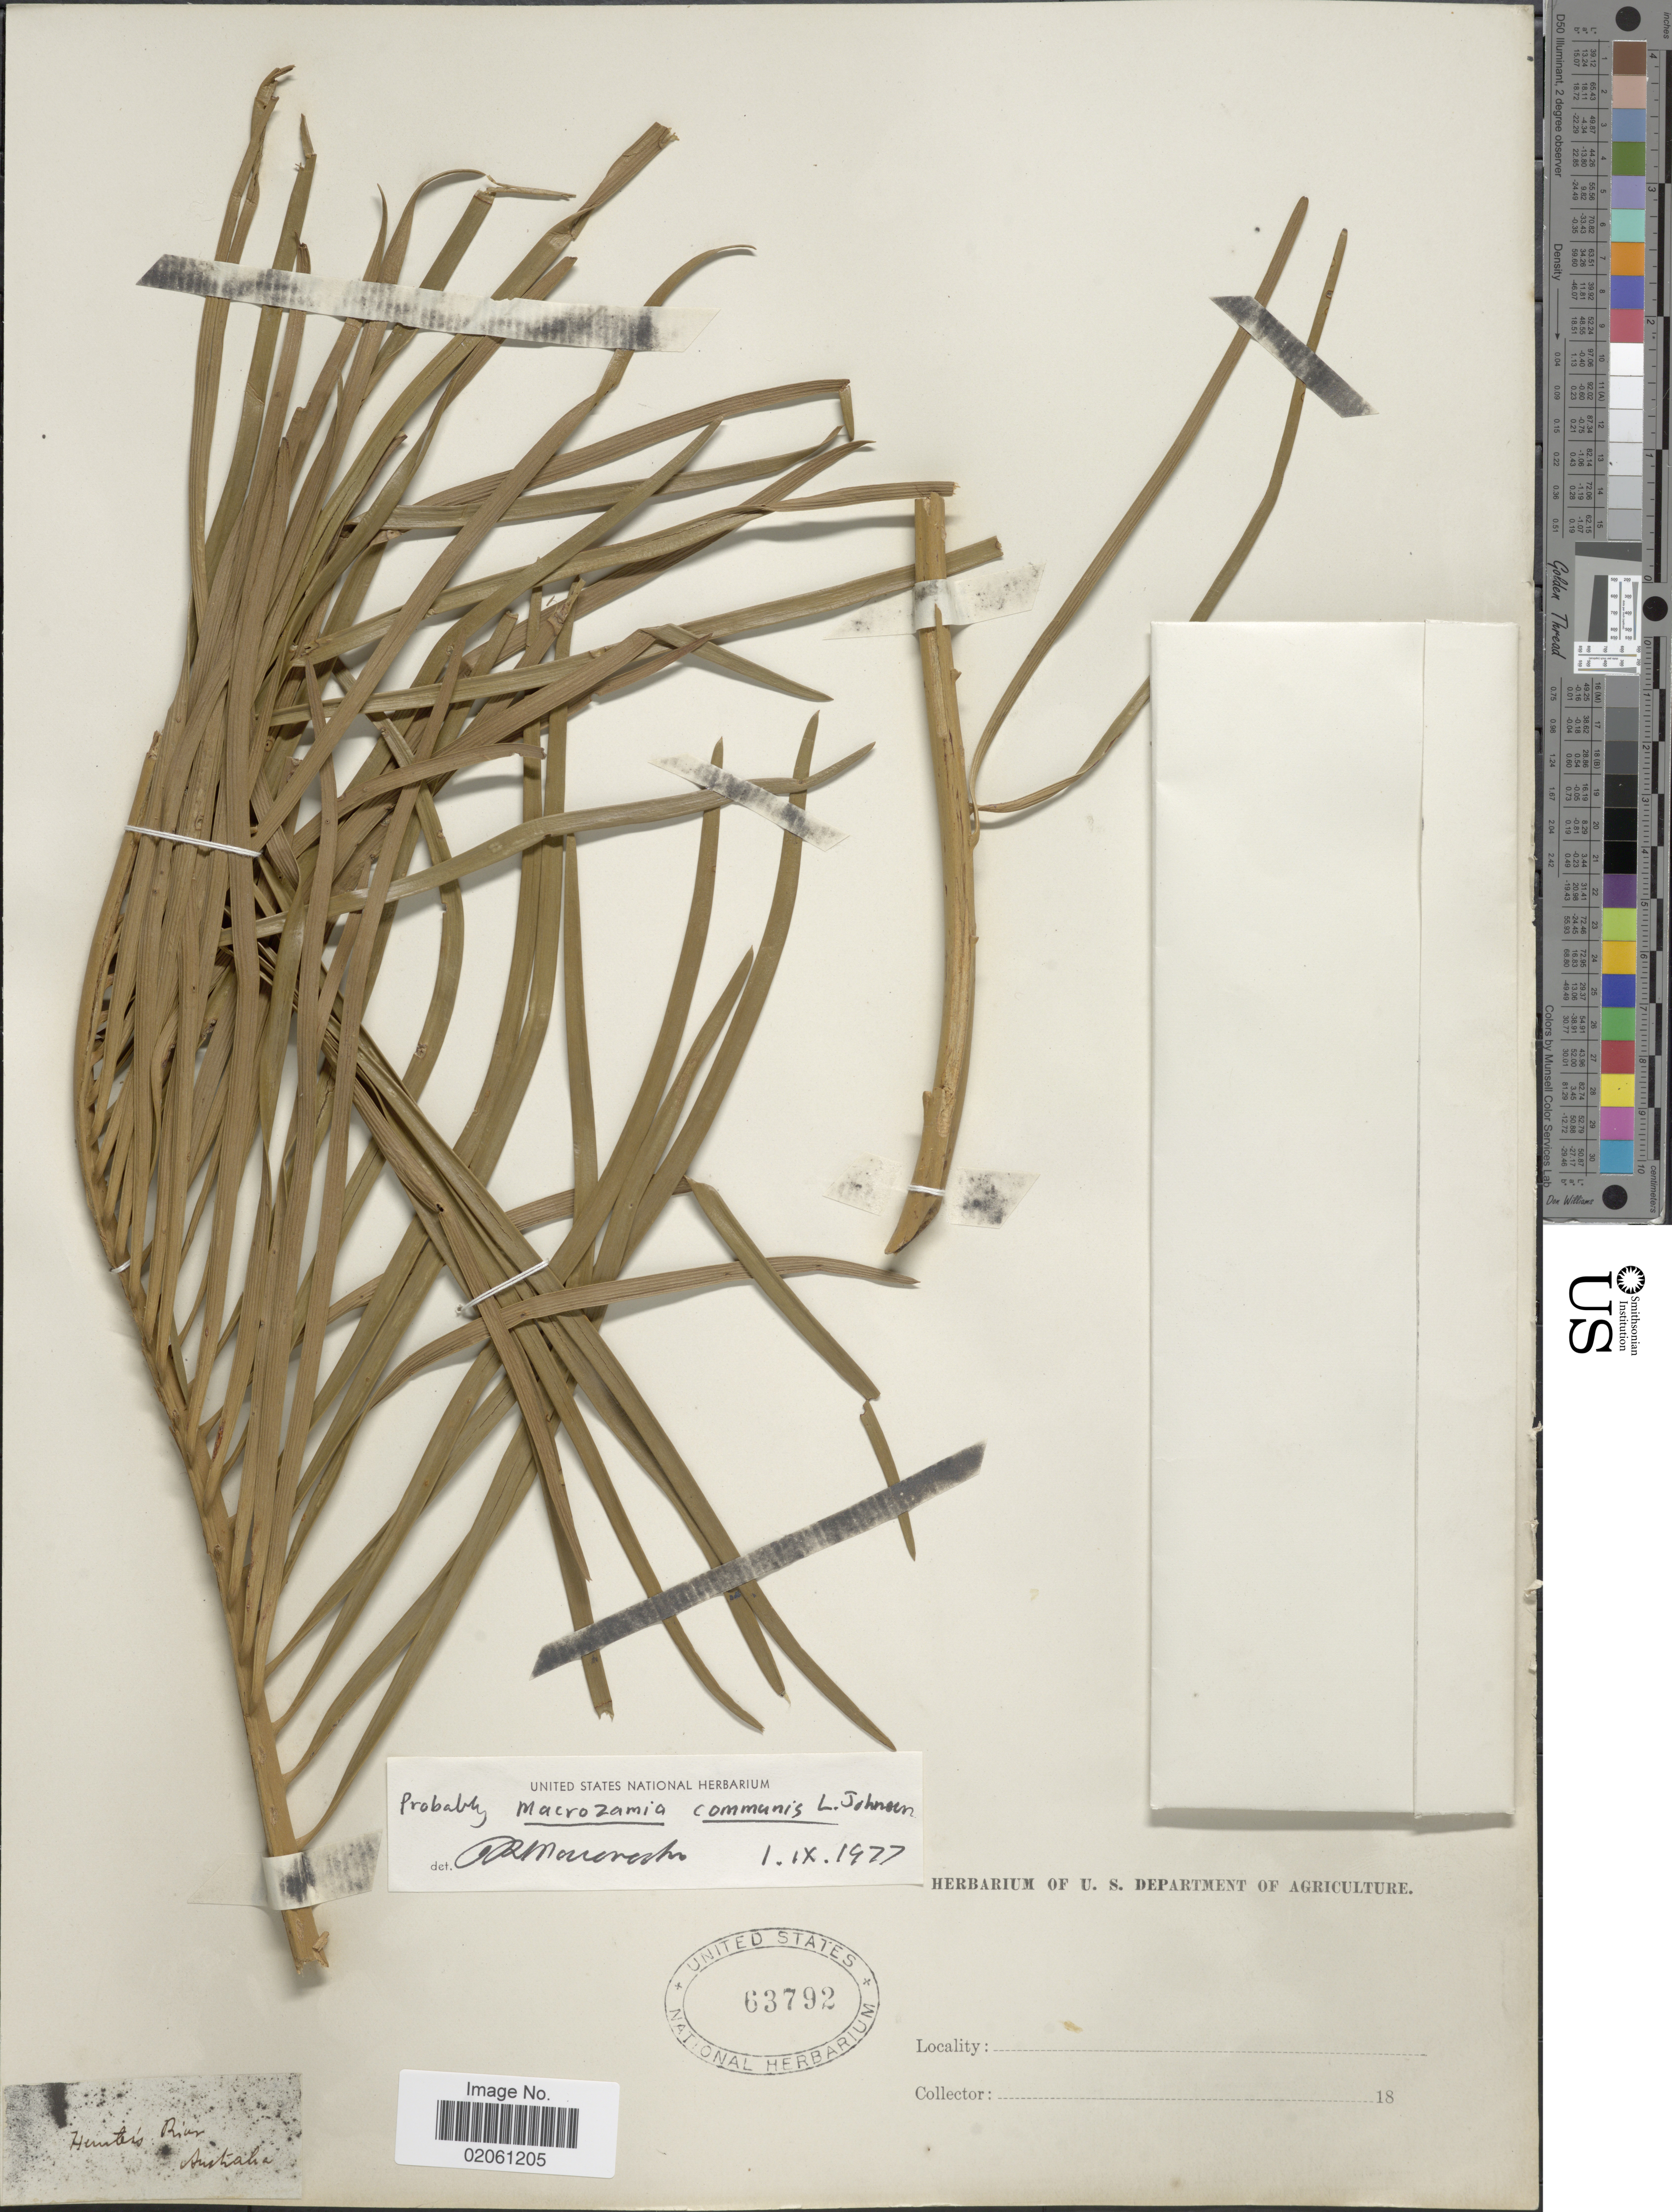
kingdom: Plantae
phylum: Tracheophyta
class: Cycadopsida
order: Cycadales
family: Zamiaceae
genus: Macrozamia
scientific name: Macrozamia communis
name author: L.A.S. Johnson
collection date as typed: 18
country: Australia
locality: Hunter's River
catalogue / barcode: US 63792